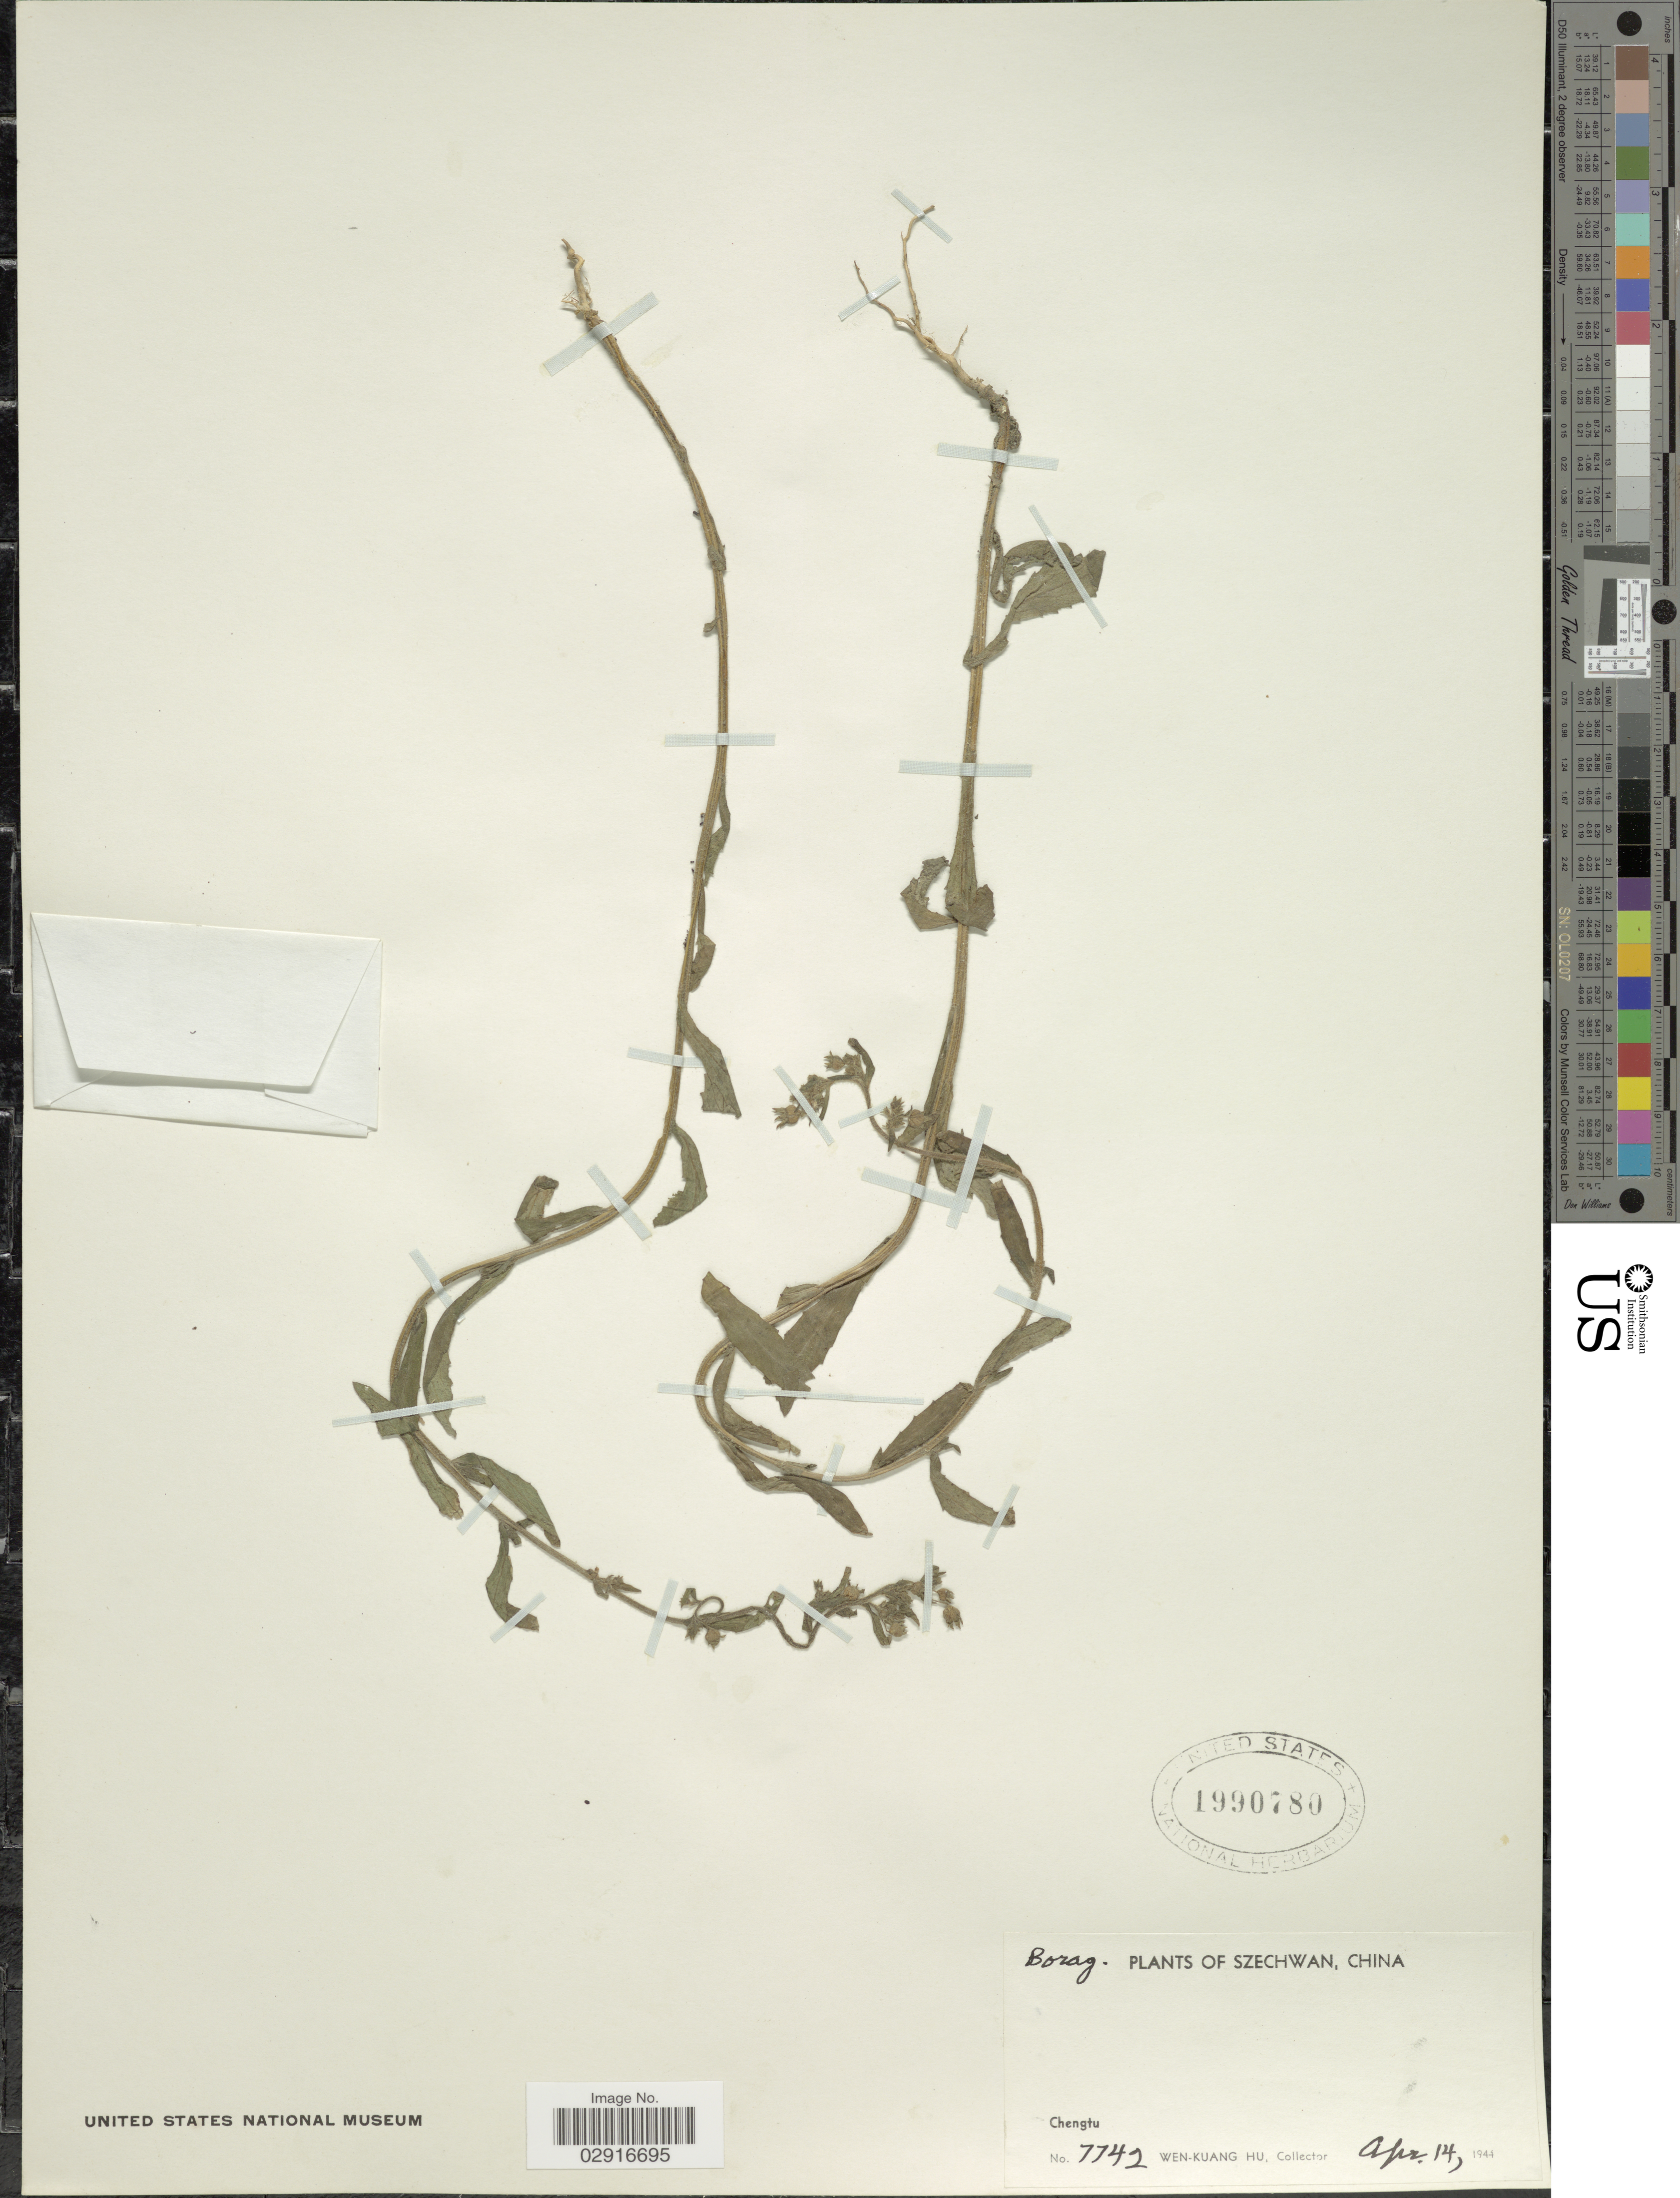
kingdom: Plantae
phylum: Tracheophyta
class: Magnoliopsida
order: Boraginales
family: Boraginaceae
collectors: W. K. Hu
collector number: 7742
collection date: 1944-04-14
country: China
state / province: Sichuan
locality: Szechwan. Chengtu.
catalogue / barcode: US 1990780